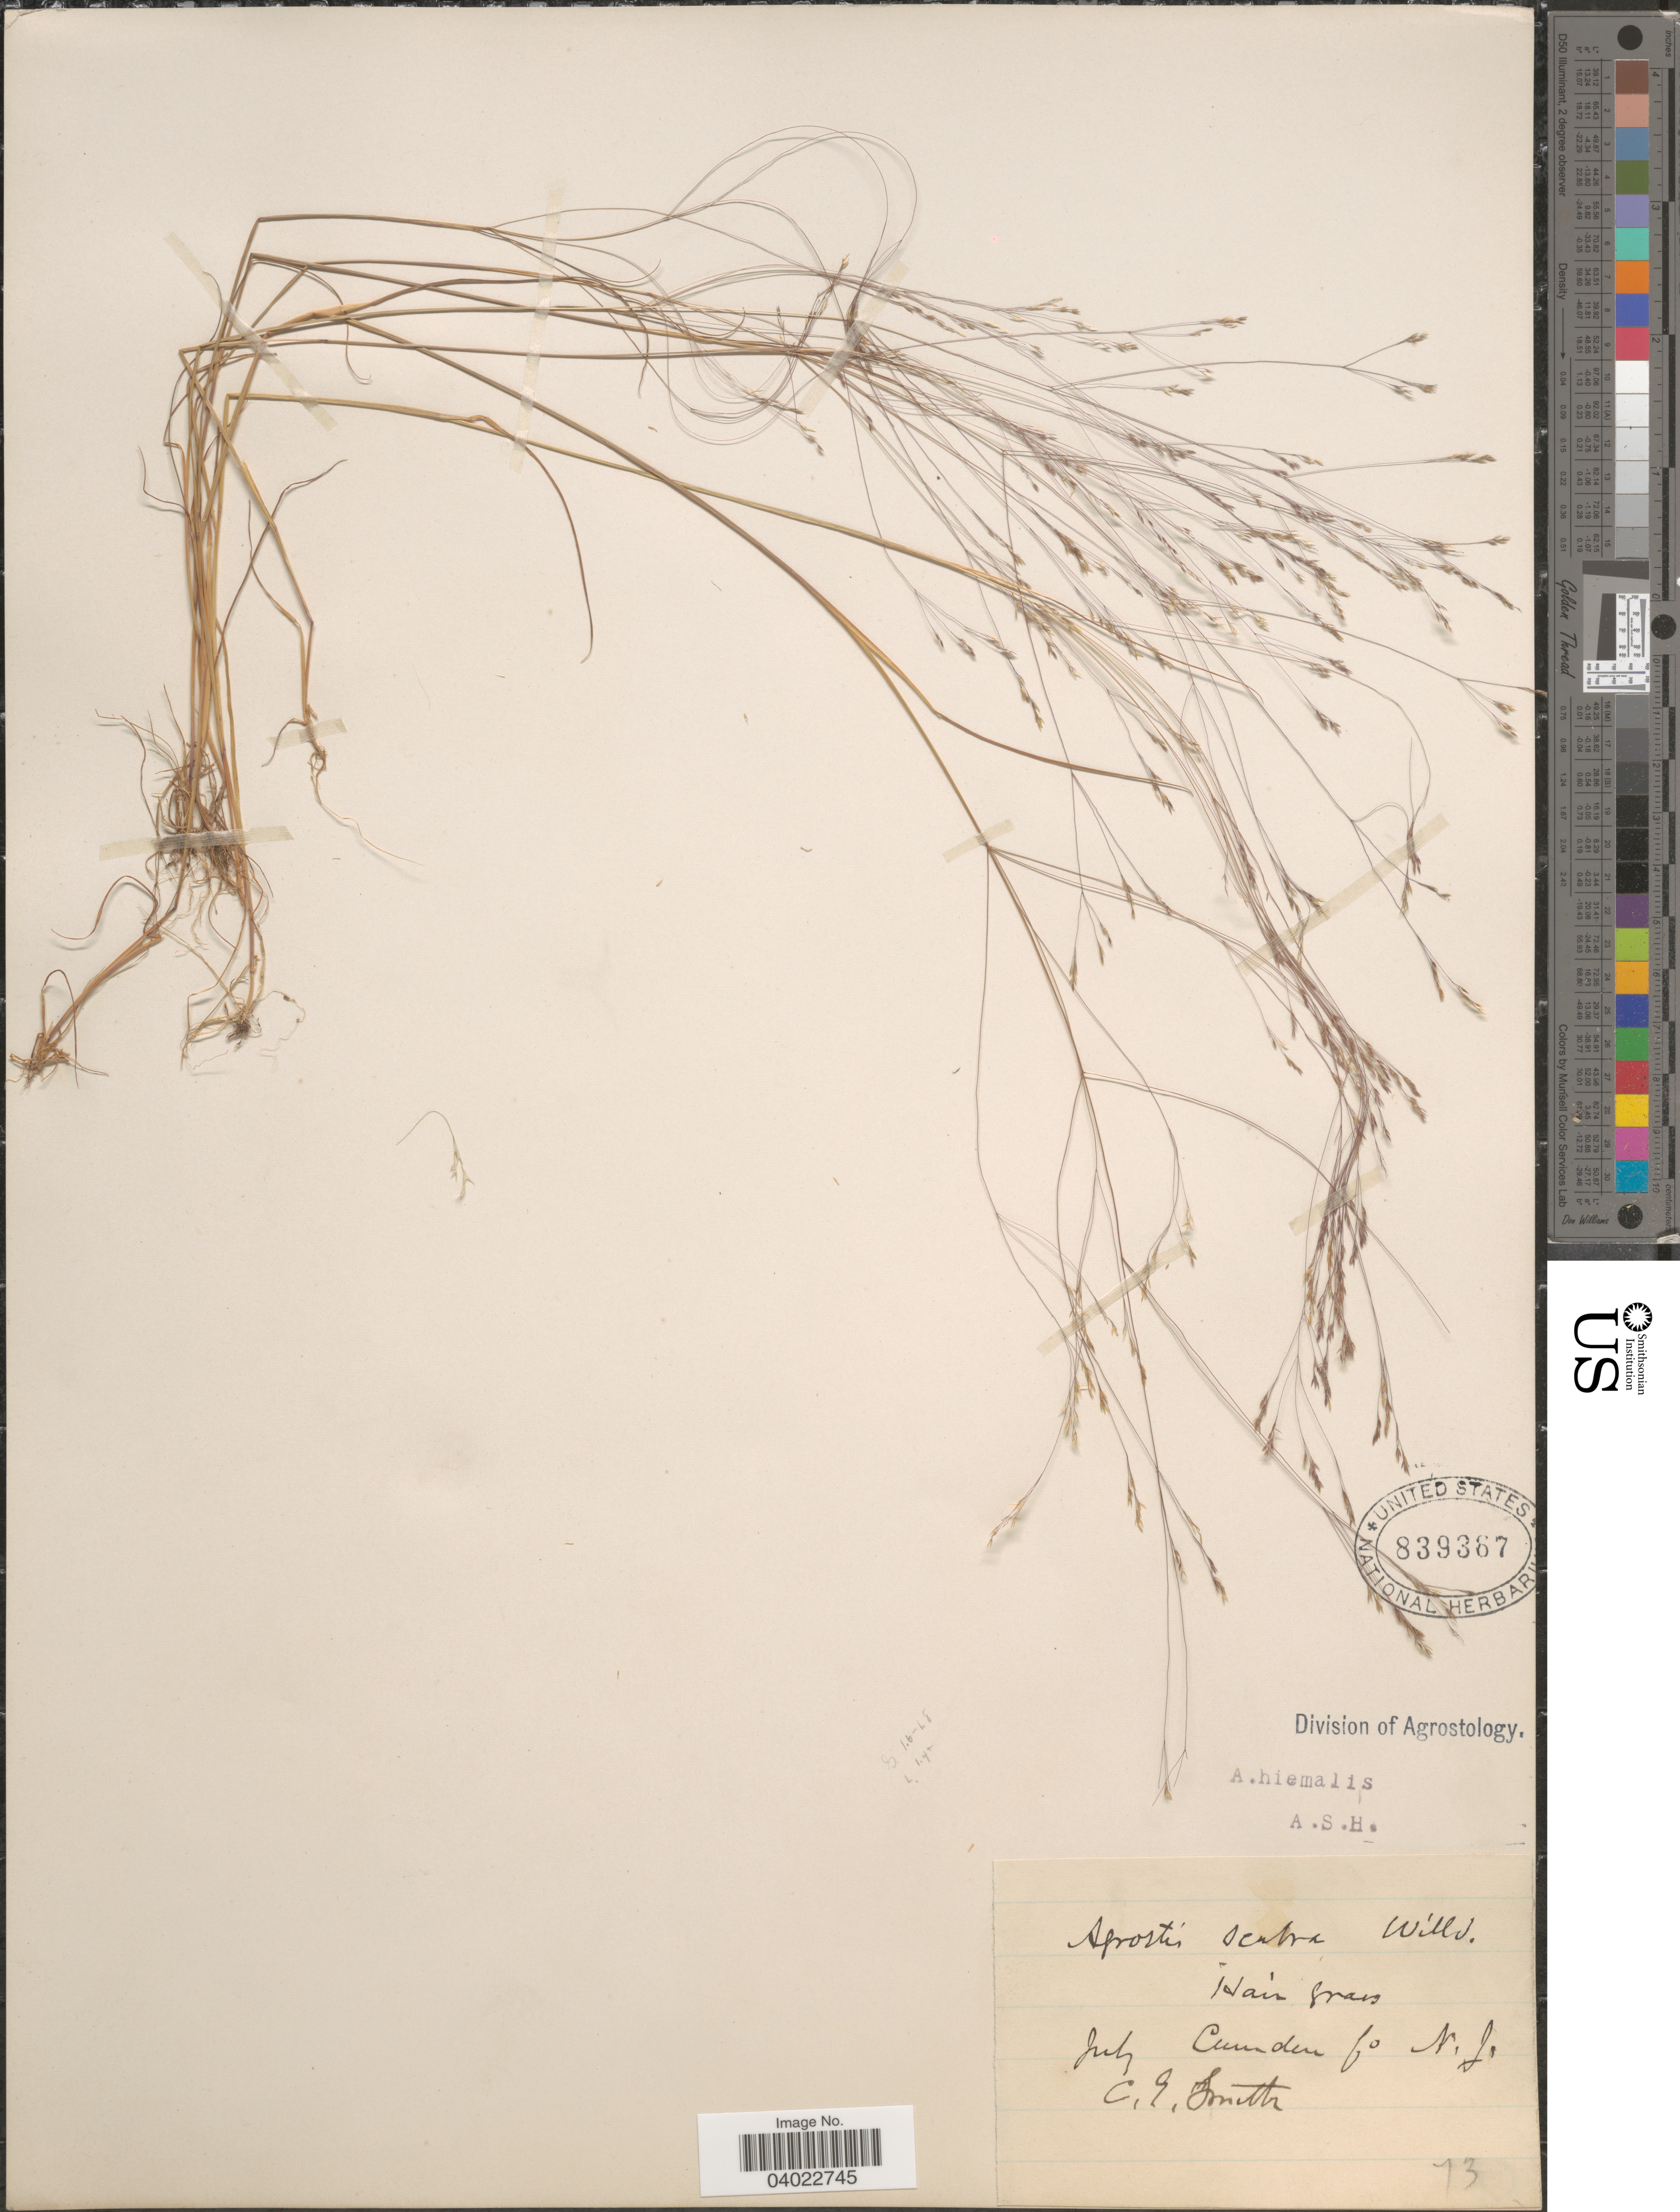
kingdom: Plantae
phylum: Tracheophyta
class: Liliopsida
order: Poales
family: Poaceae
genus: Agrostis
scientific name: Agrostis scabra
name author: Willd.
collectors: C. E. Smith Jr.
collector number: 73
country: United States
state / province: New Jersey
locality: Camden Co.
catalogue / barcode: US 839367